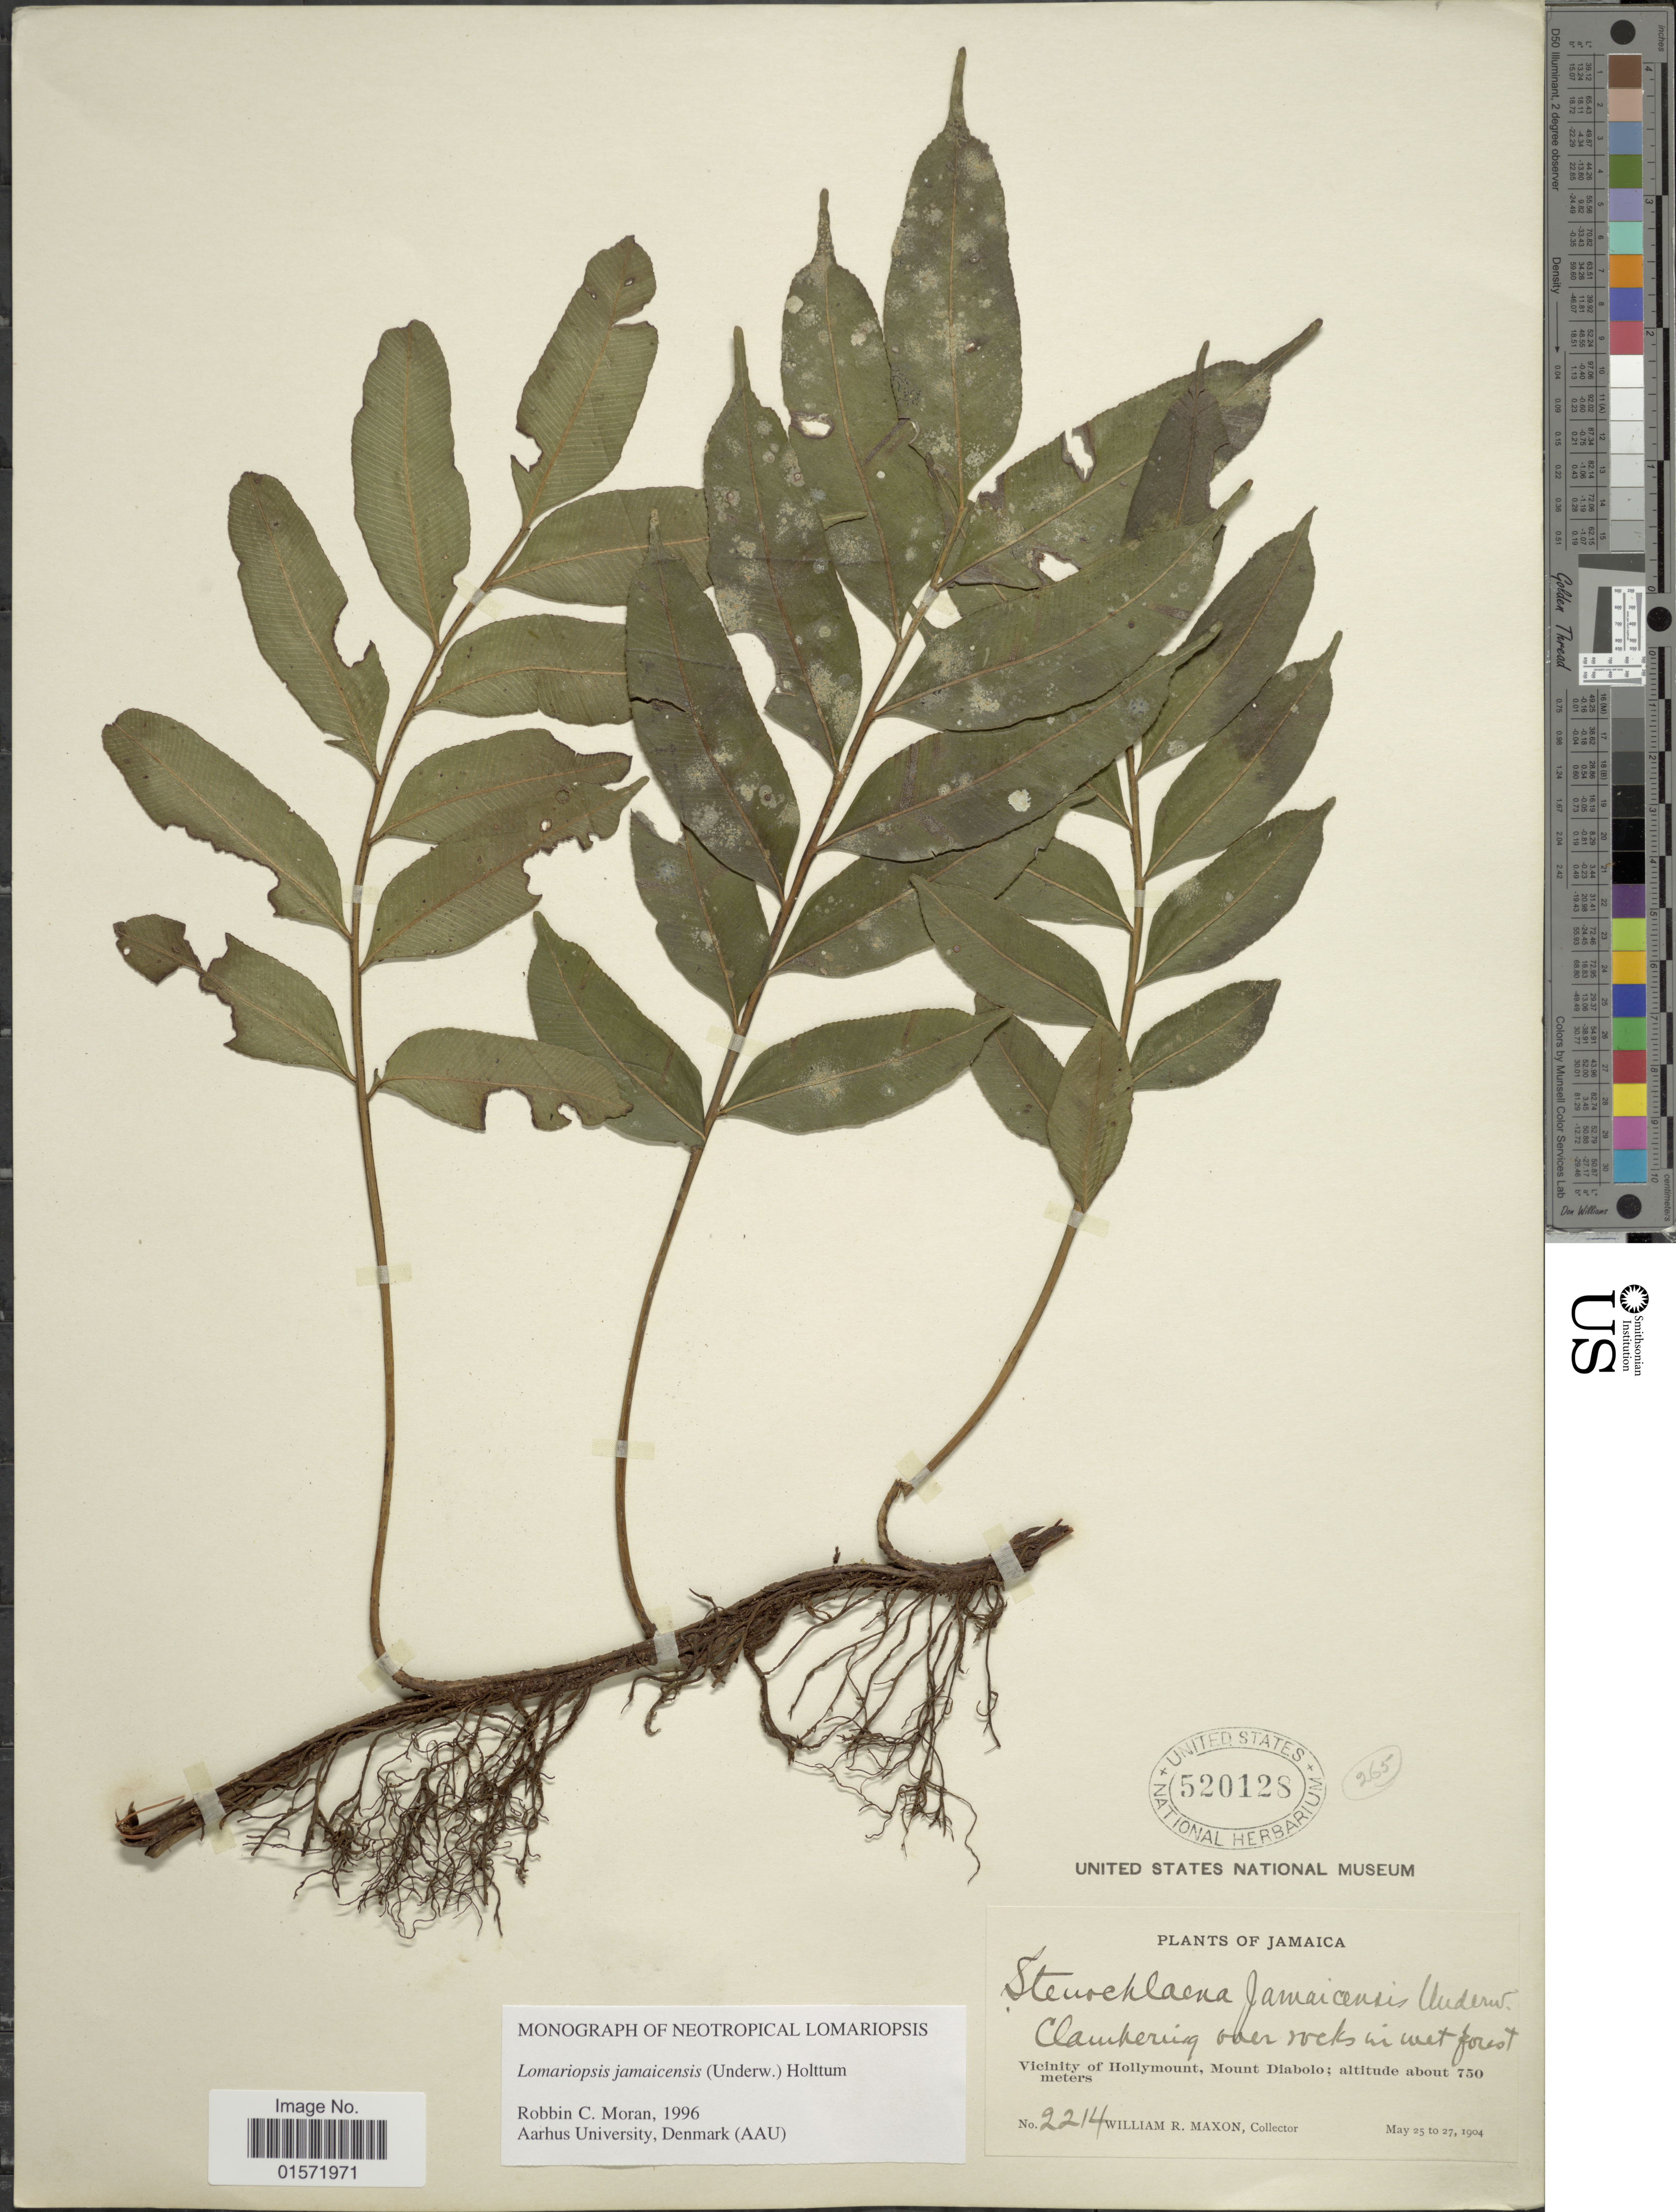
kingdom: Plantae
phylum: Tracheophyta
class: Polypodiopsida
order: Polypodiales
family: Lomariopsidaceae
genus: Lomariopsis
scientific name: Lomariopsis jamaicensis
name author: (Underw.) Holttum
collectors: W. R. Maxon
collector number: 2214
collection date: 1904-05-25/1904-05-27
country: Jamaica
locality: Vicinity of Hollymount, Mount Diablo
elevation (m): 750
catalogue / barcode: US 520128